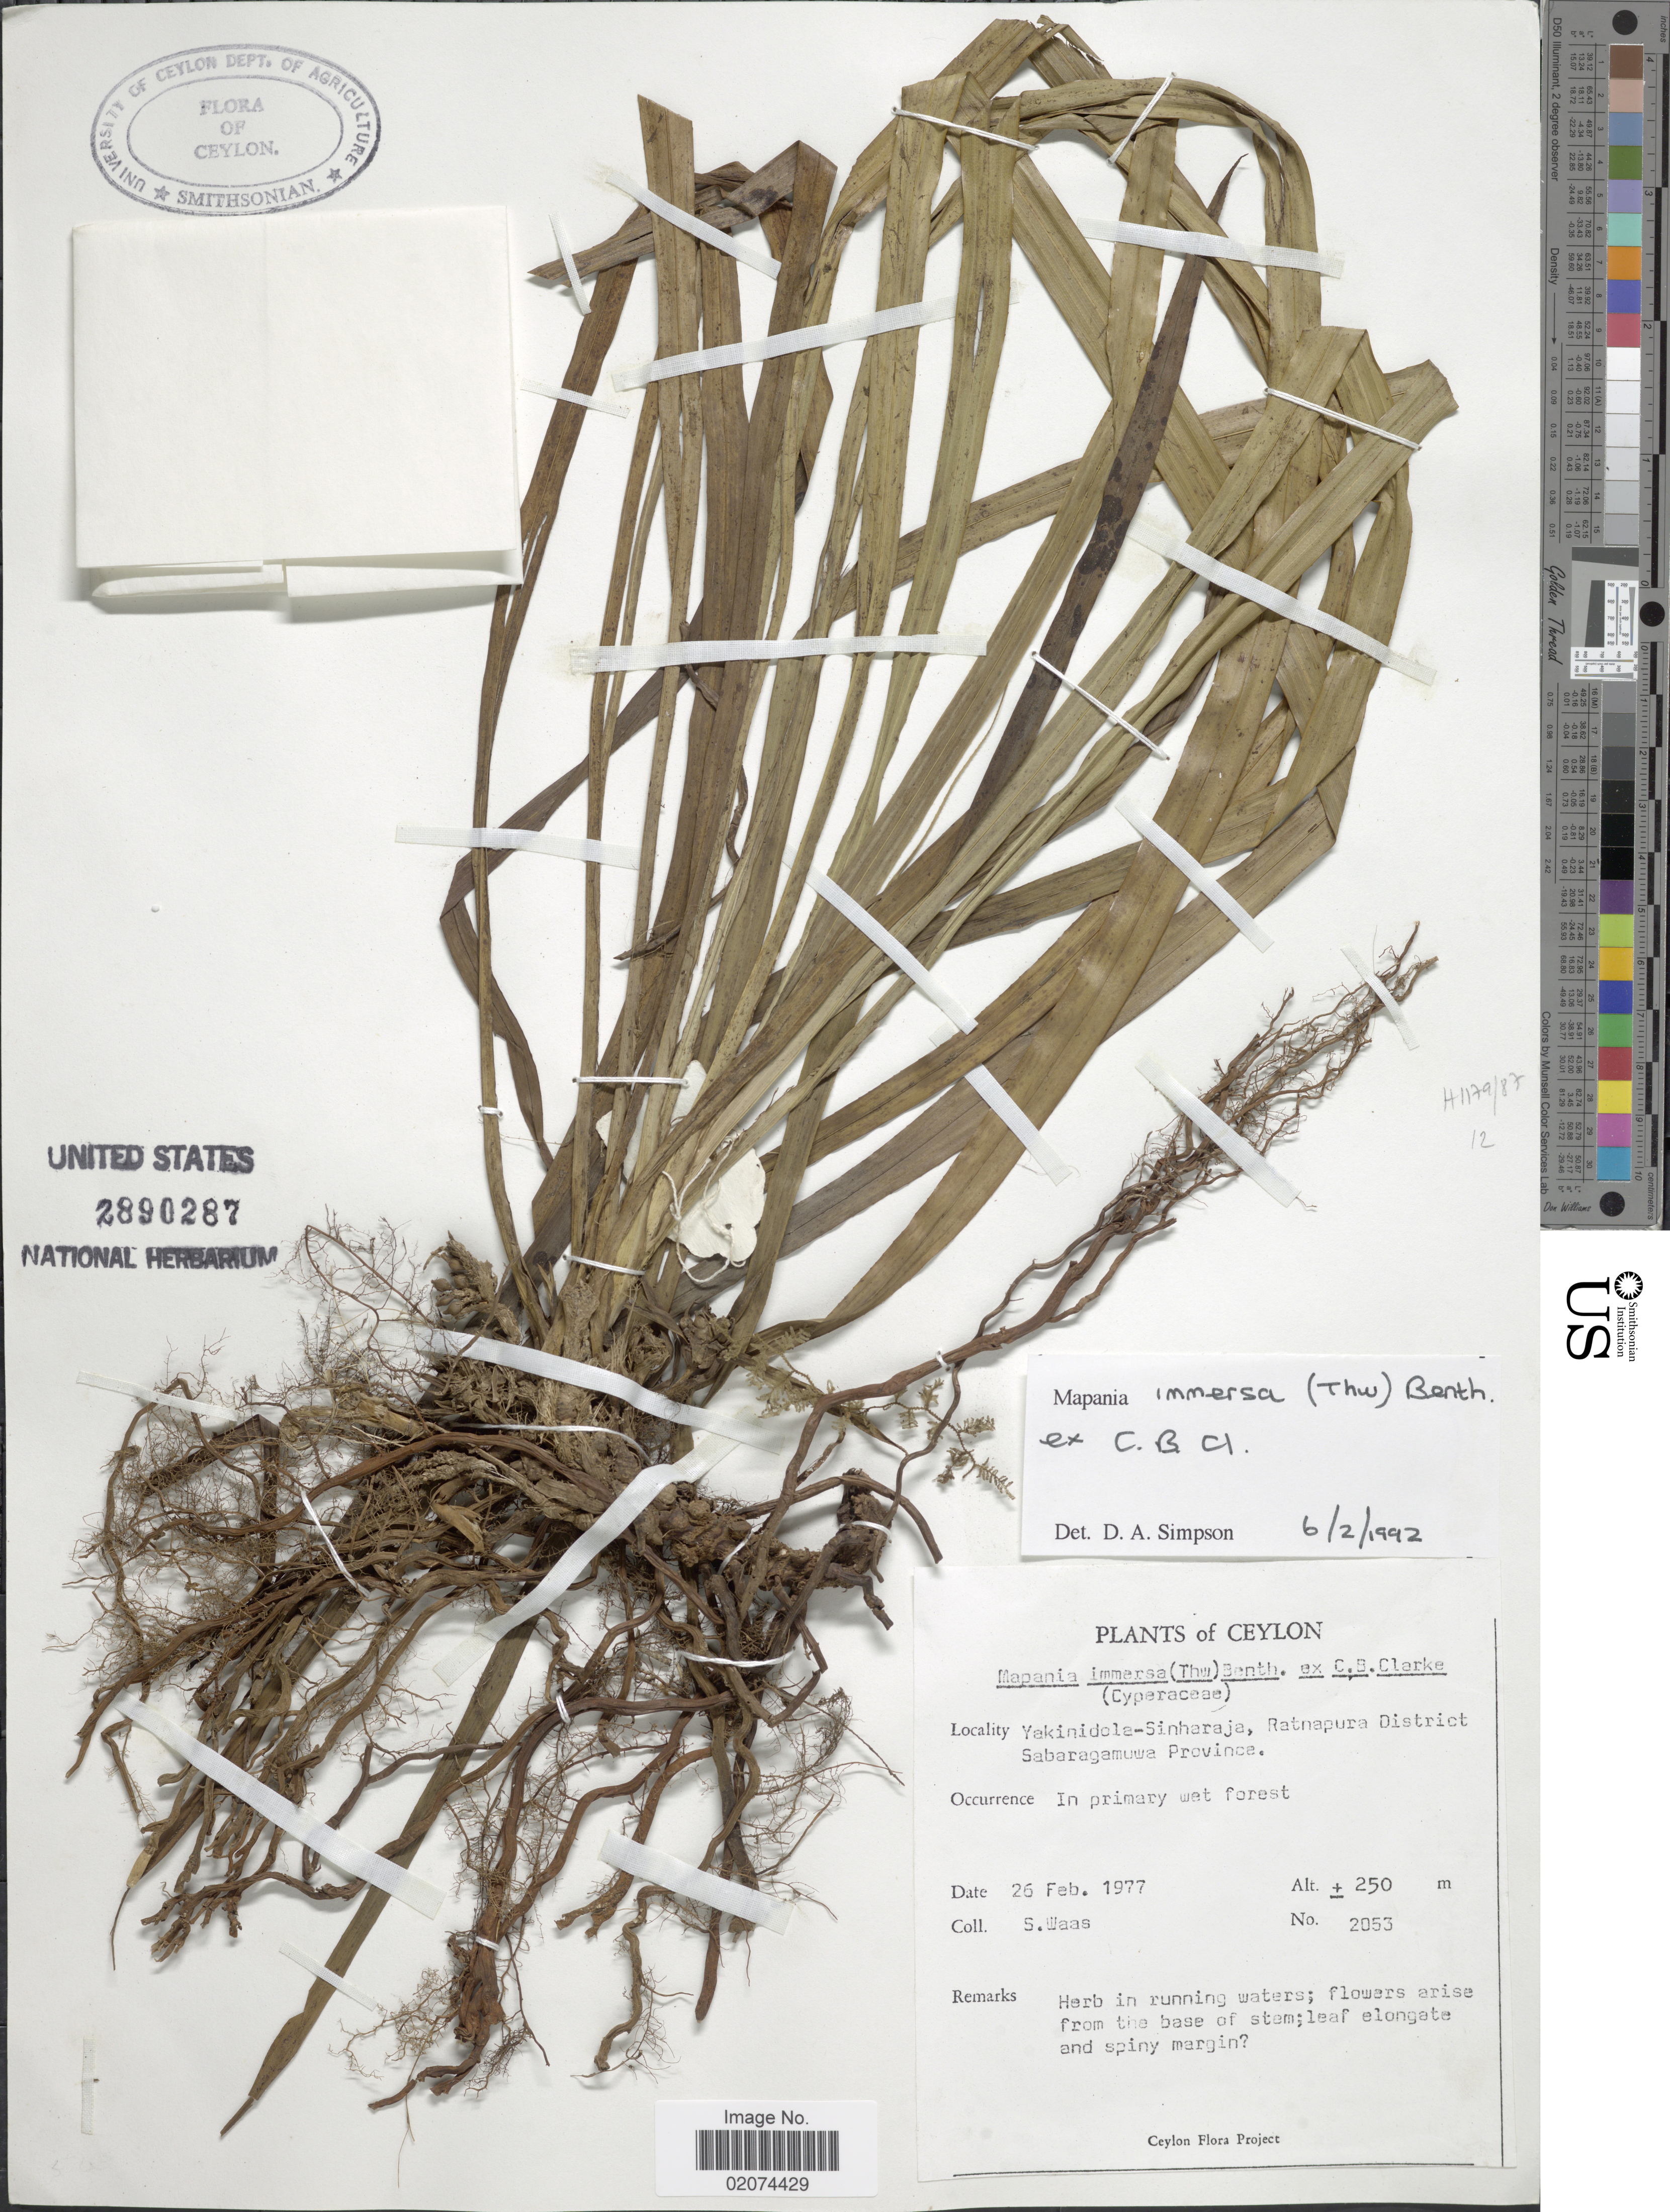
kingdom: Plantae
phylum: Tracheophyta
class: Liliopsida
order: Poales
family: Cyperaceae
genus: Mapania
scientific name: Mapania immersa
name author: (Thwaites) Benth. ex C.B. Clarke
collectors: S. Waas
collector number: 2053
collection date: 1977-02-26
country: Sri Lanka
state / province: Sabaragamuwa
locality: Ceylon. Yakinidole-Sinharaha, Ratnapura District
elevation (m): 250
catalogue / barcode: US 2890287